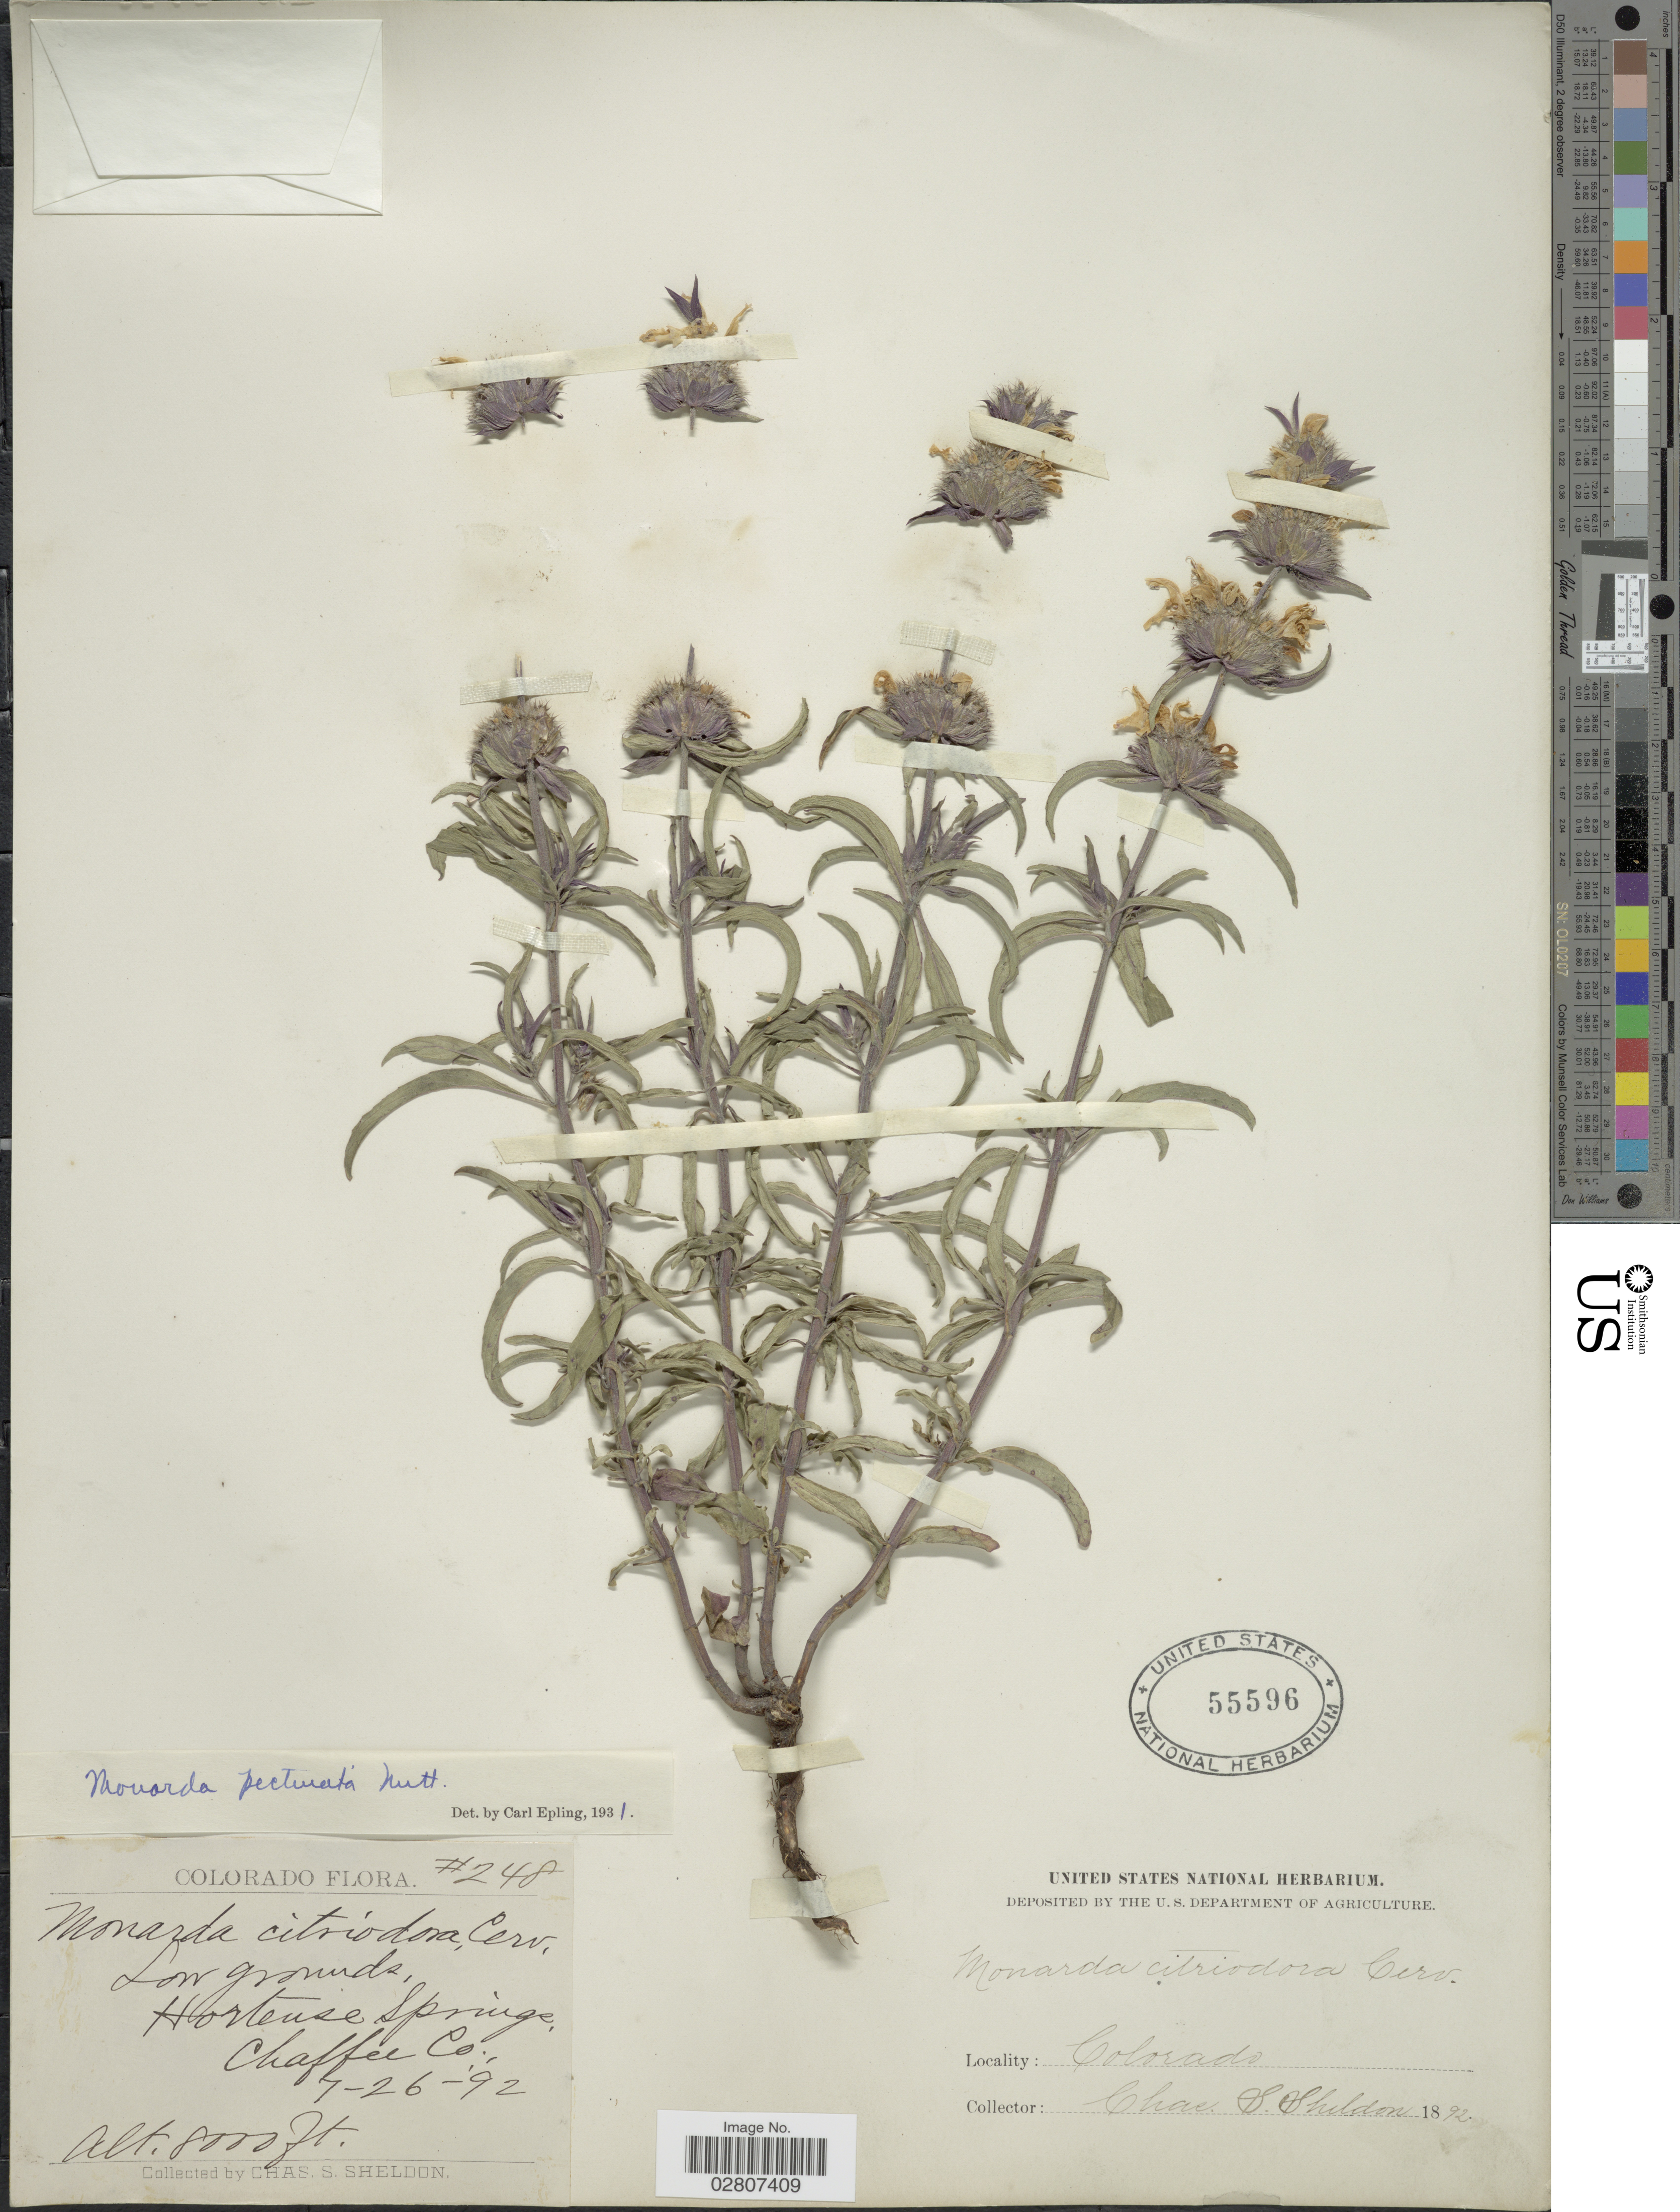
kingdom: Plantae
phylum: Tracheophyta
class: Magnoliopsida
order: Lamiales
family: Lamiaceae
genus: Monarda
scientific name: Monarda pectinata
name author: Nutt.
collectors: C. S. Sheldon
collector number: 248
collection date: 1892-07-26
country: United States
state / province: Colorado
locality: Low grounds, Hortense Springs, Chaffee Co.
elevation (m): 2438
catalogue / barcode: US 55596